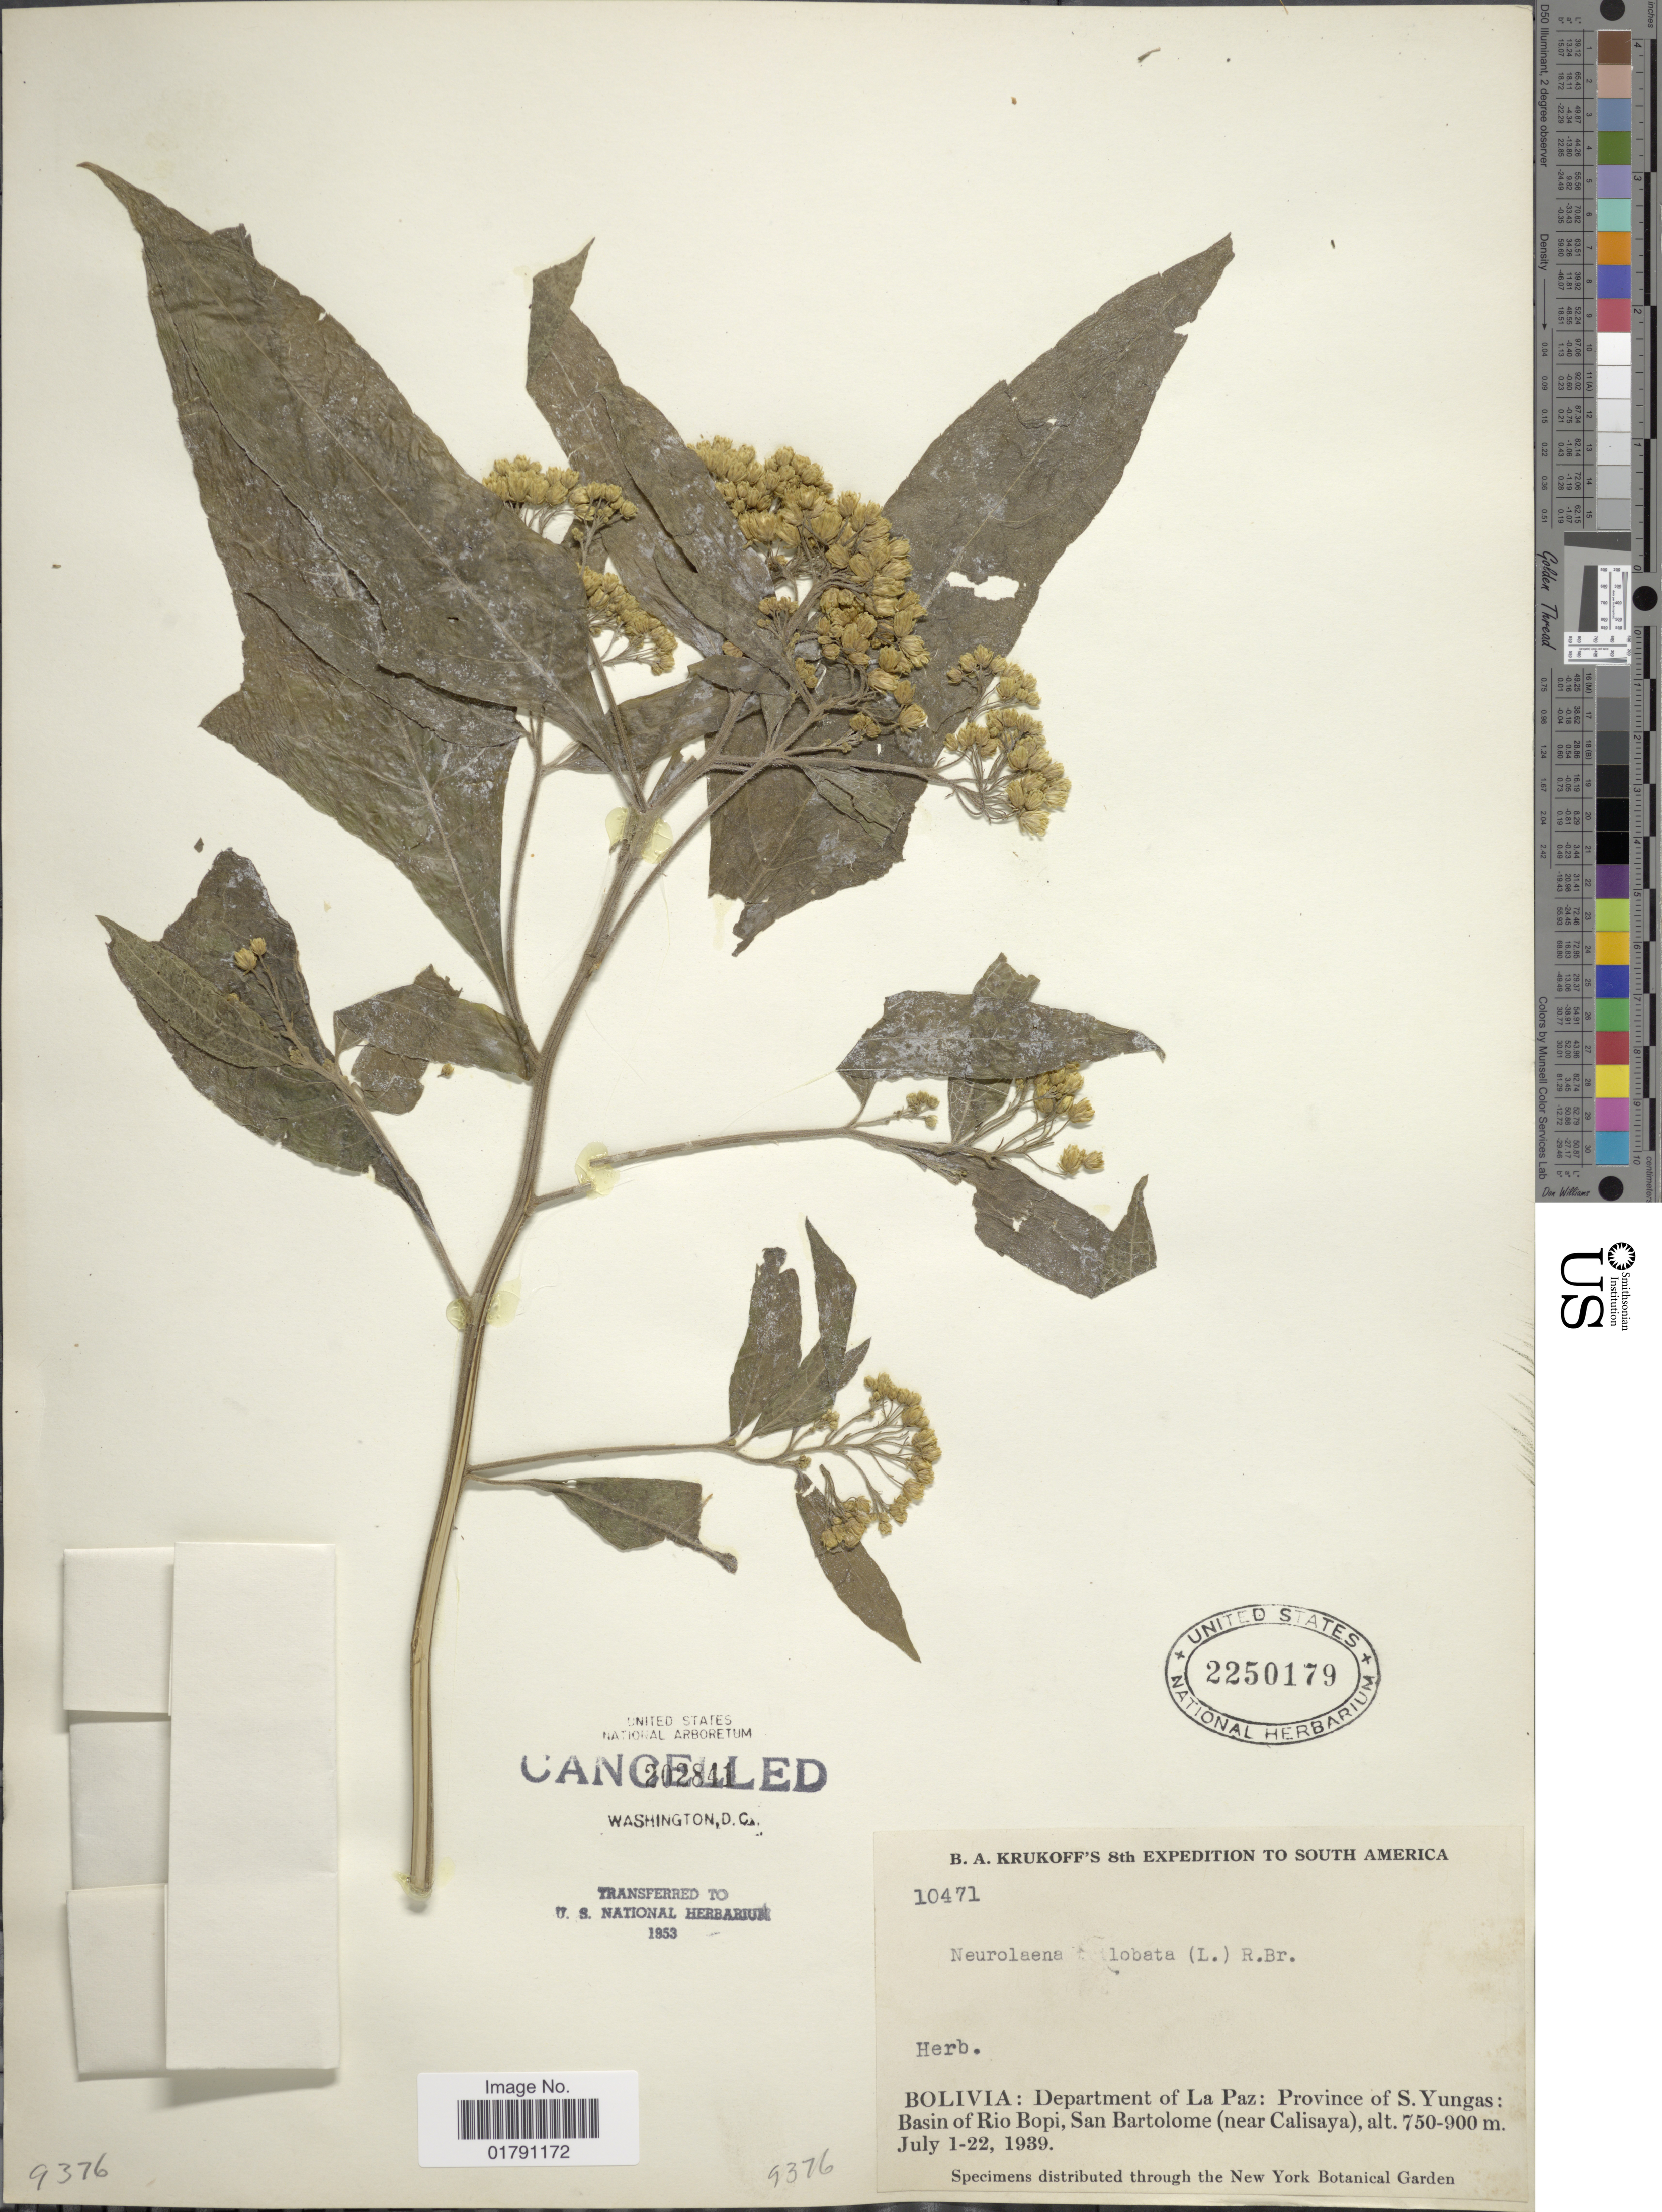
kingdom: Plantae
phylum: Tracheophyta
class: Magnoliopsida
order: Asterales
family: Asteraceae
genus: Neurolaena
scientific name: Neurolaena lobata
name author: (L.) R. Br. ex Cass.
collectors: B. A. Krukoff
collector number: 10471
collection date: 1939-07-01/1939-07-22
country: Bolivia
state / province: La Paz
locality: South America, Province of S. Yungas, Basin of Rio Bopi, San Bartolome (near Calisaya)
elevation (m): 750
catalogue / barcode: US 2250179